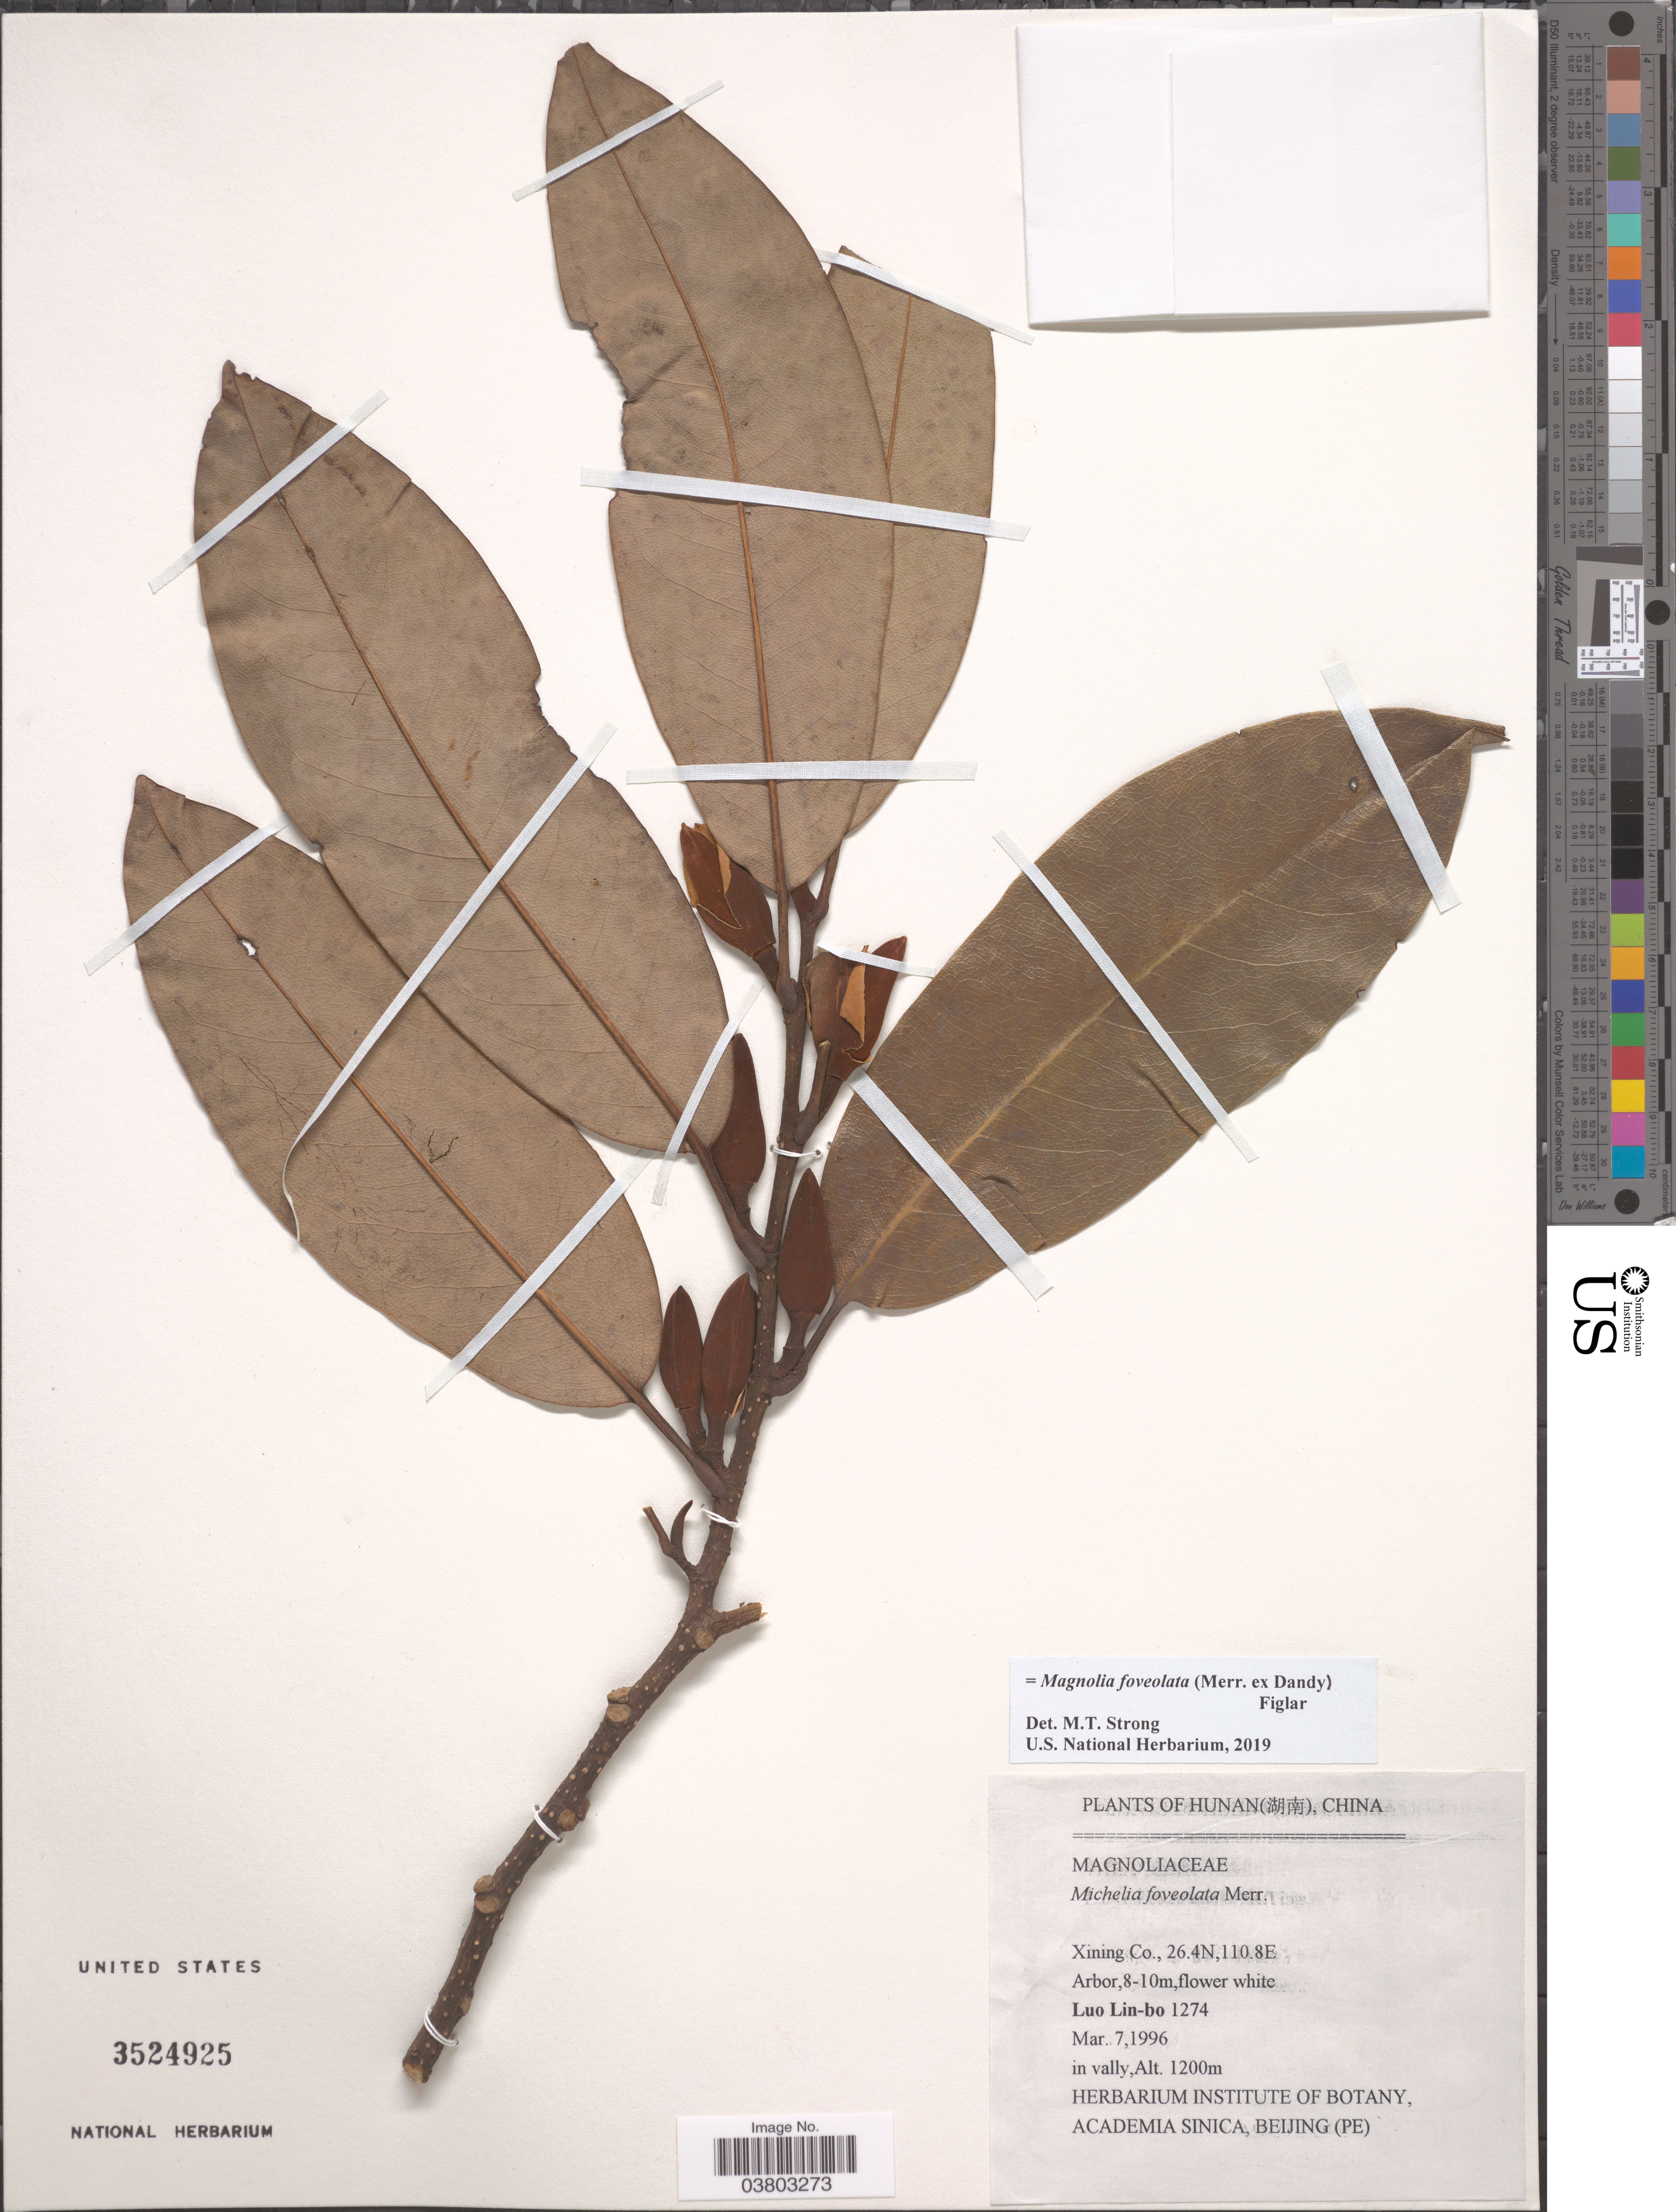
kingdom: Plantae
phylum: Tracheophyta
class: Magnoliopsida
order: Magnoliales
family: Magnoliaceae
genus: Magnolia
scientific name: Magnolia foveolata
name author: (Merr. ex Dandy) Figlar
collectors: L. Lin-bo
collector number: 1274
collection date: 1996-03-07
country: China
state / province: Hunan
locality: Xining Co.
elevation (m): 1200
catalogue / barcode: US 3524925